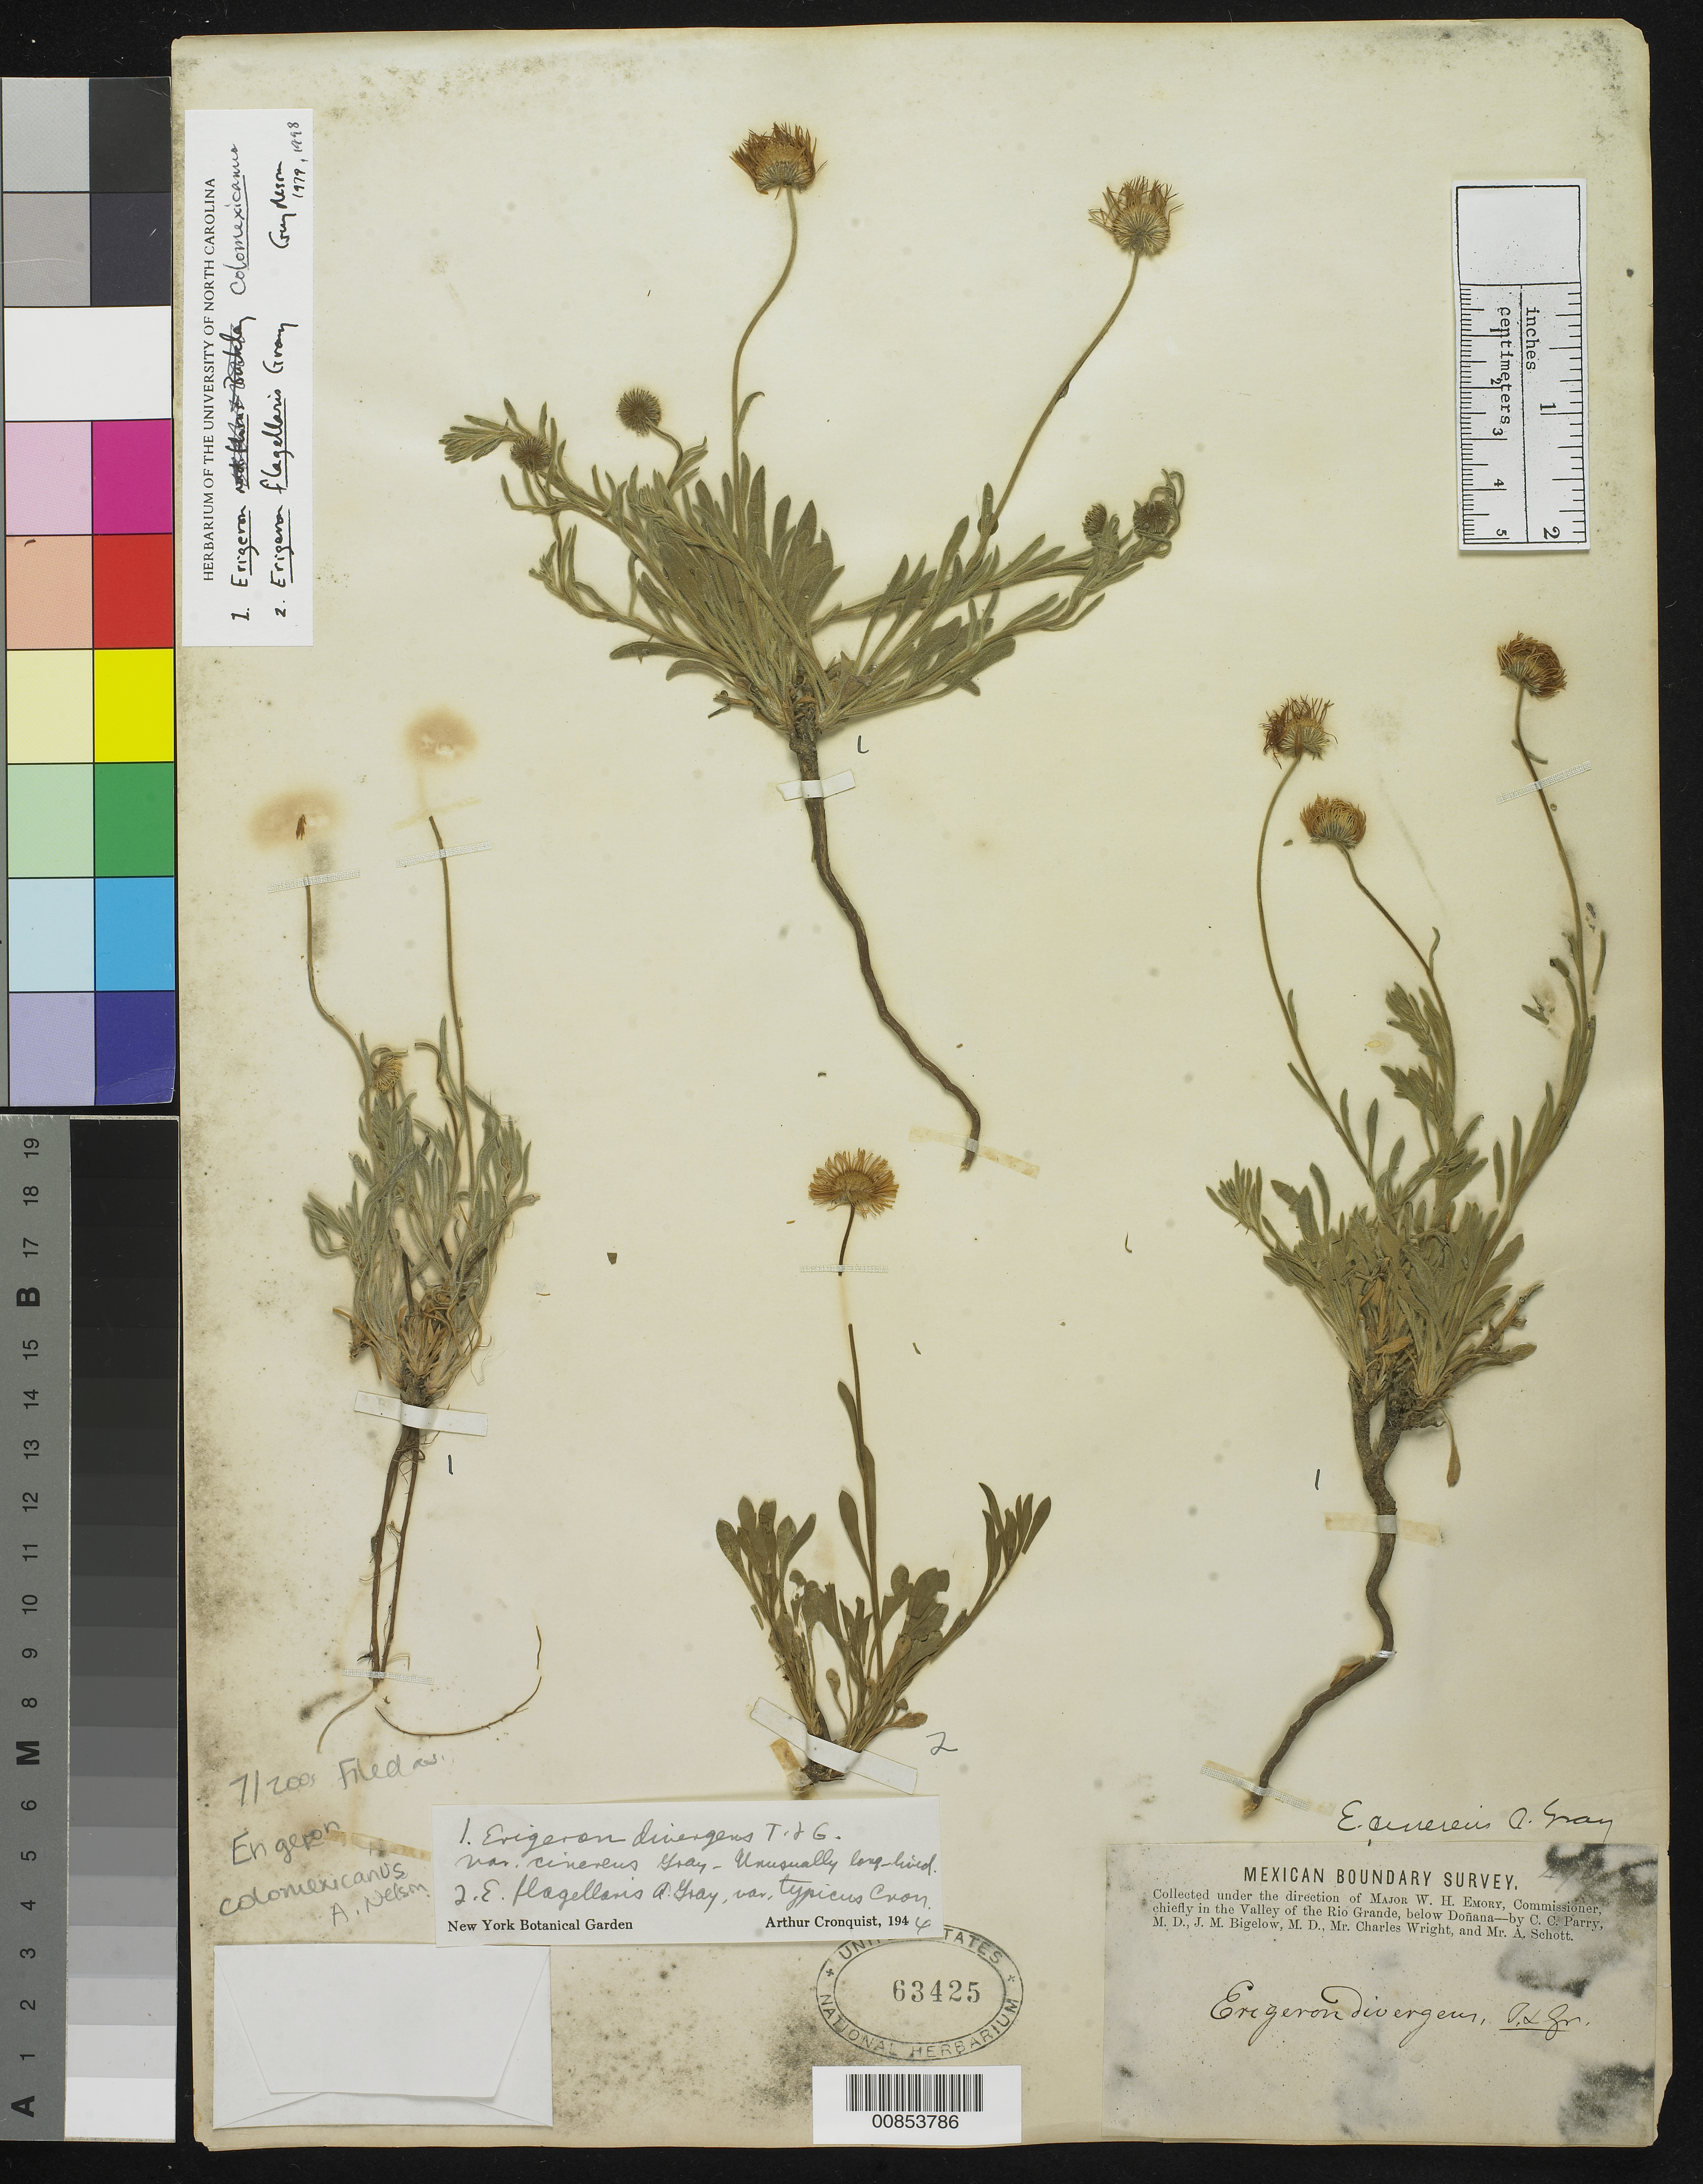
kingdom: Plantae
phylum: Tracheophyta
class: Magnoliopsida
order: Asterales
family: Asteraceae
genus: Erigeron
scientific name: Erigeron colomexicanus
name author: A. Nelson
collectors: C. C. Parry, J. M. Bigelow, C. Wright & A. C. V. Schott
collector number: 490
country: United States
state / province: New Mexico / Texas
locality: Valley of the Rio Grande, below Doñana.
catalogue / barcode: US 63425